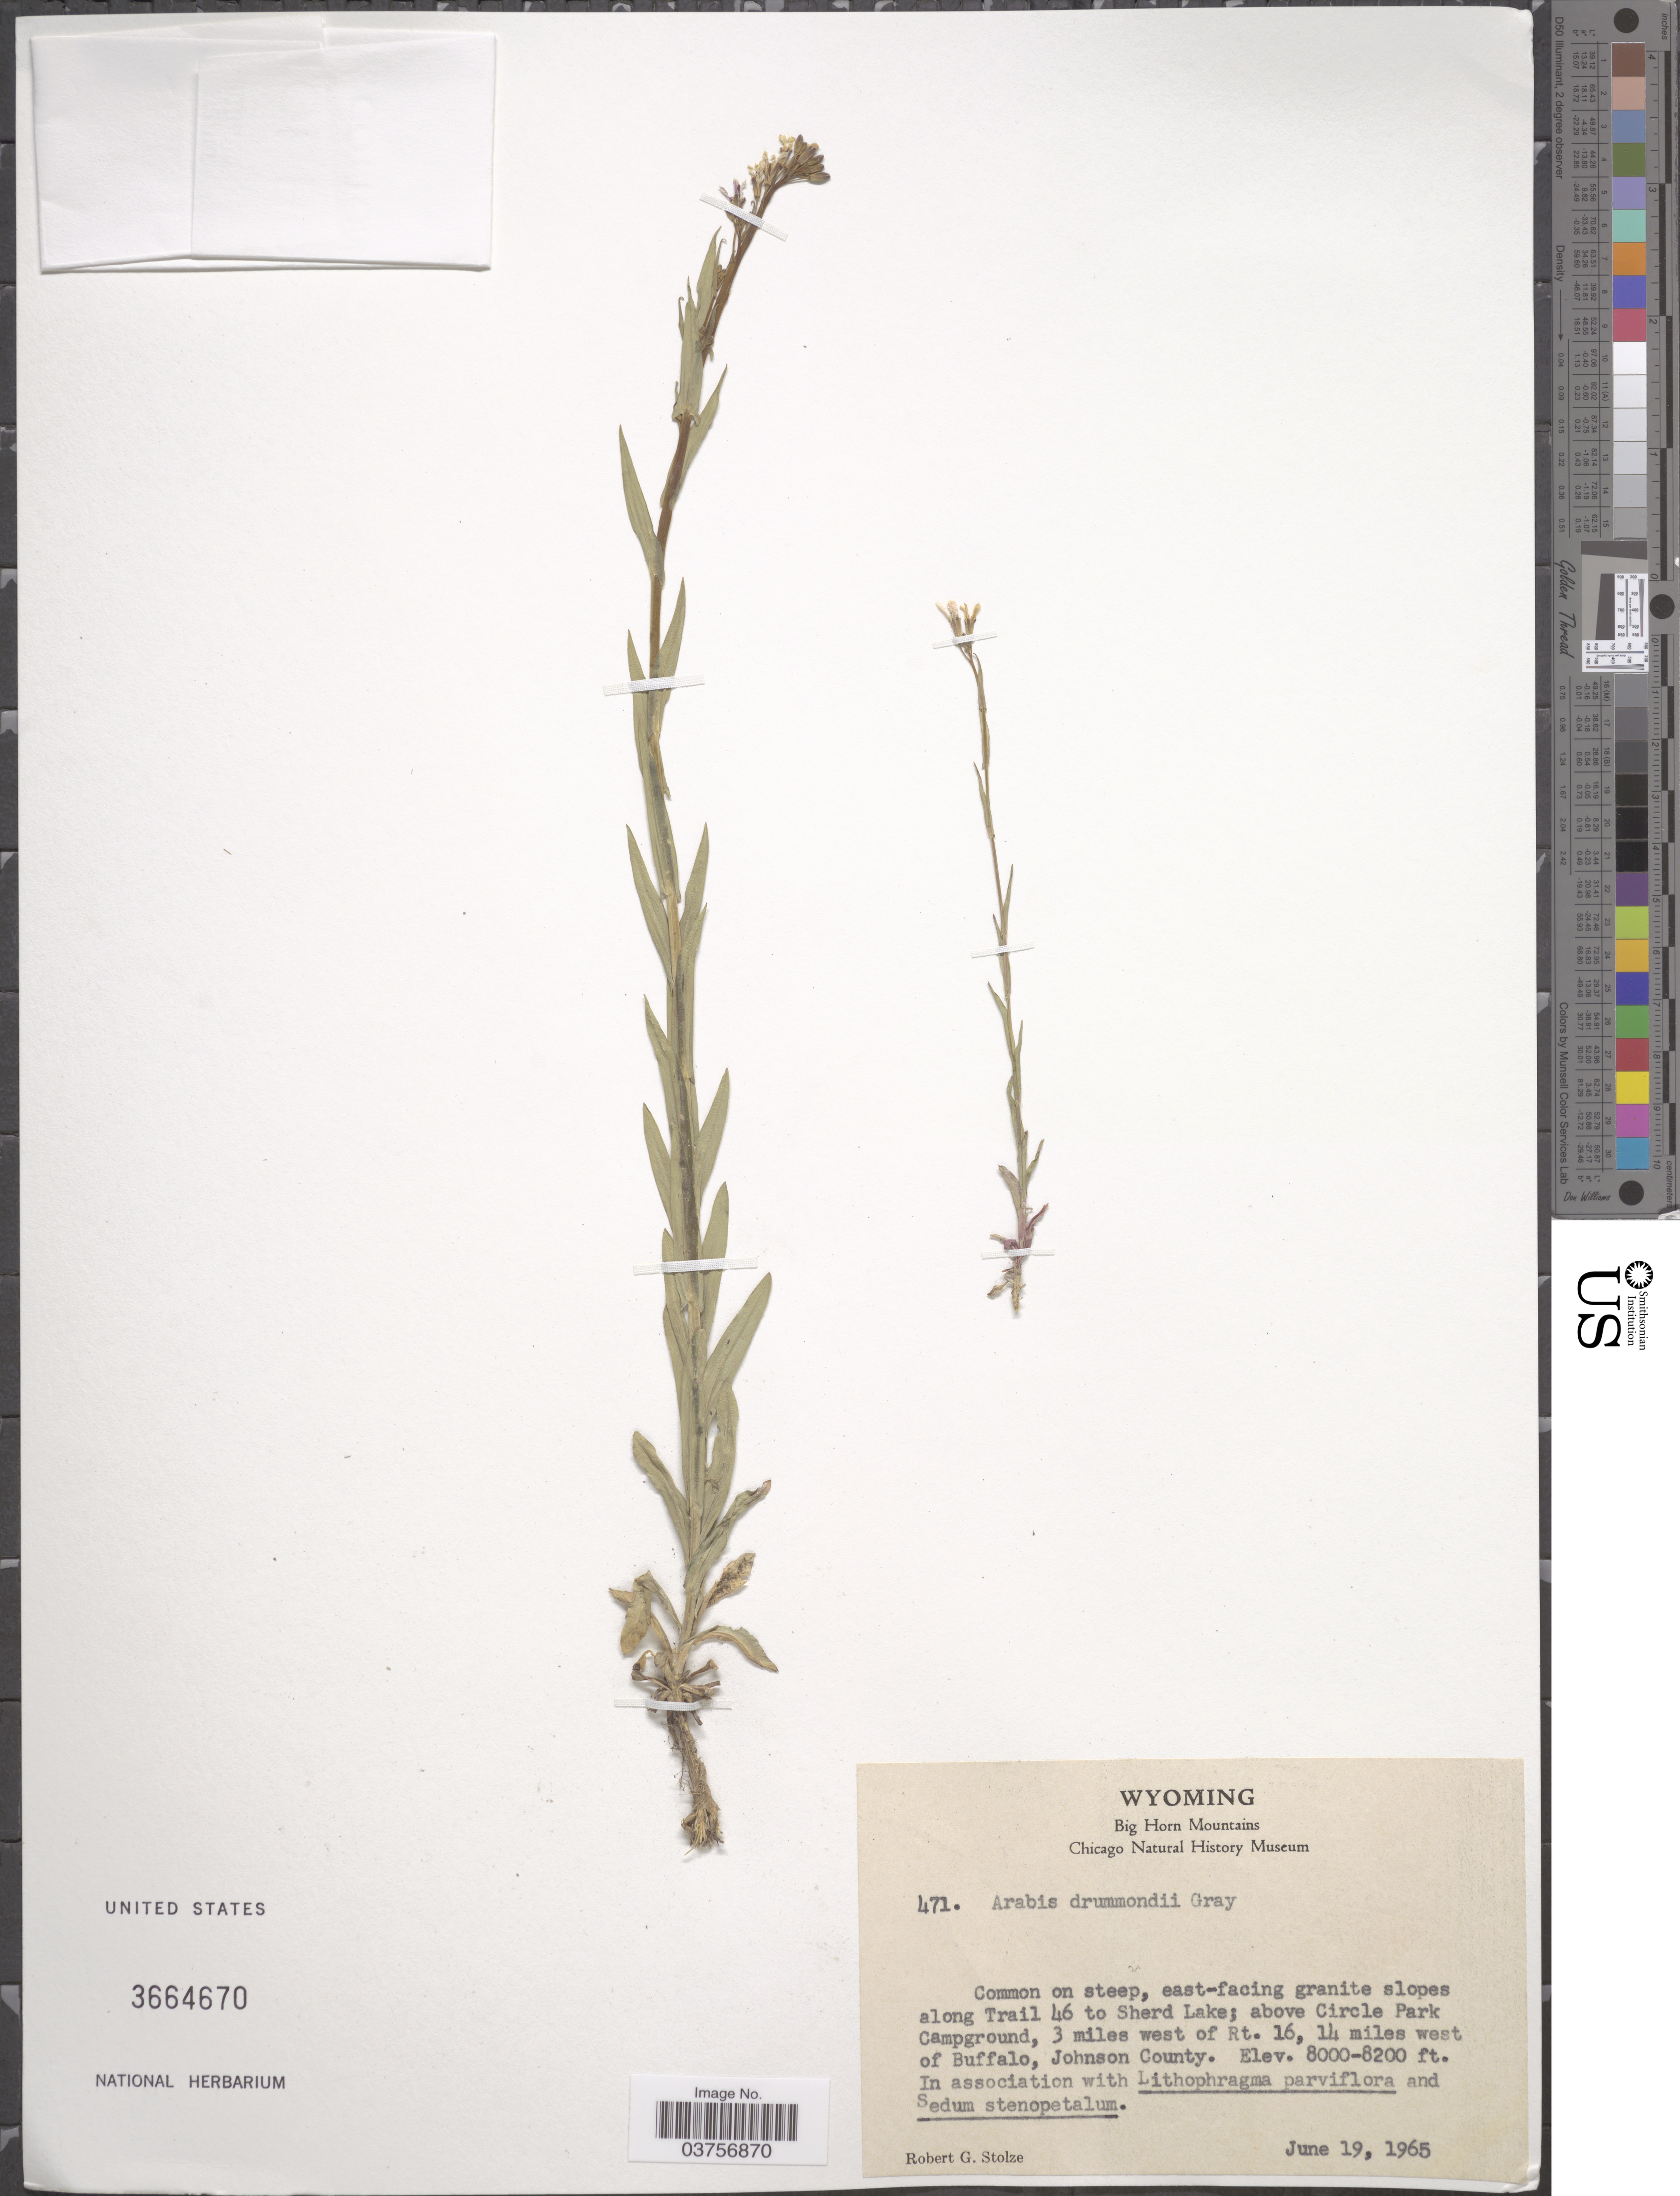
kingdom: Plantae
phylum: Tracheophyta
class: Magnoliopsida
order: Brassicales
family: Brassicaceae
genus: Arabis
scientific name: Arabis drummondii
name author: A. Gray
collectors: R. G. Stolze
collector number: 471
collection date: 1965-06-19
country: United States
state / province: Wyoming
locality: Big Horn Mountains. Common on steep, east-facing granite slopes along Trail 46 to Sherd Lake; above Circle Park Campground, 3 miles west of Rt. 16, 14 miles west of Buffalo, Johnson County.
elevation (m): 2438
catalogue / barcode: US 3664670